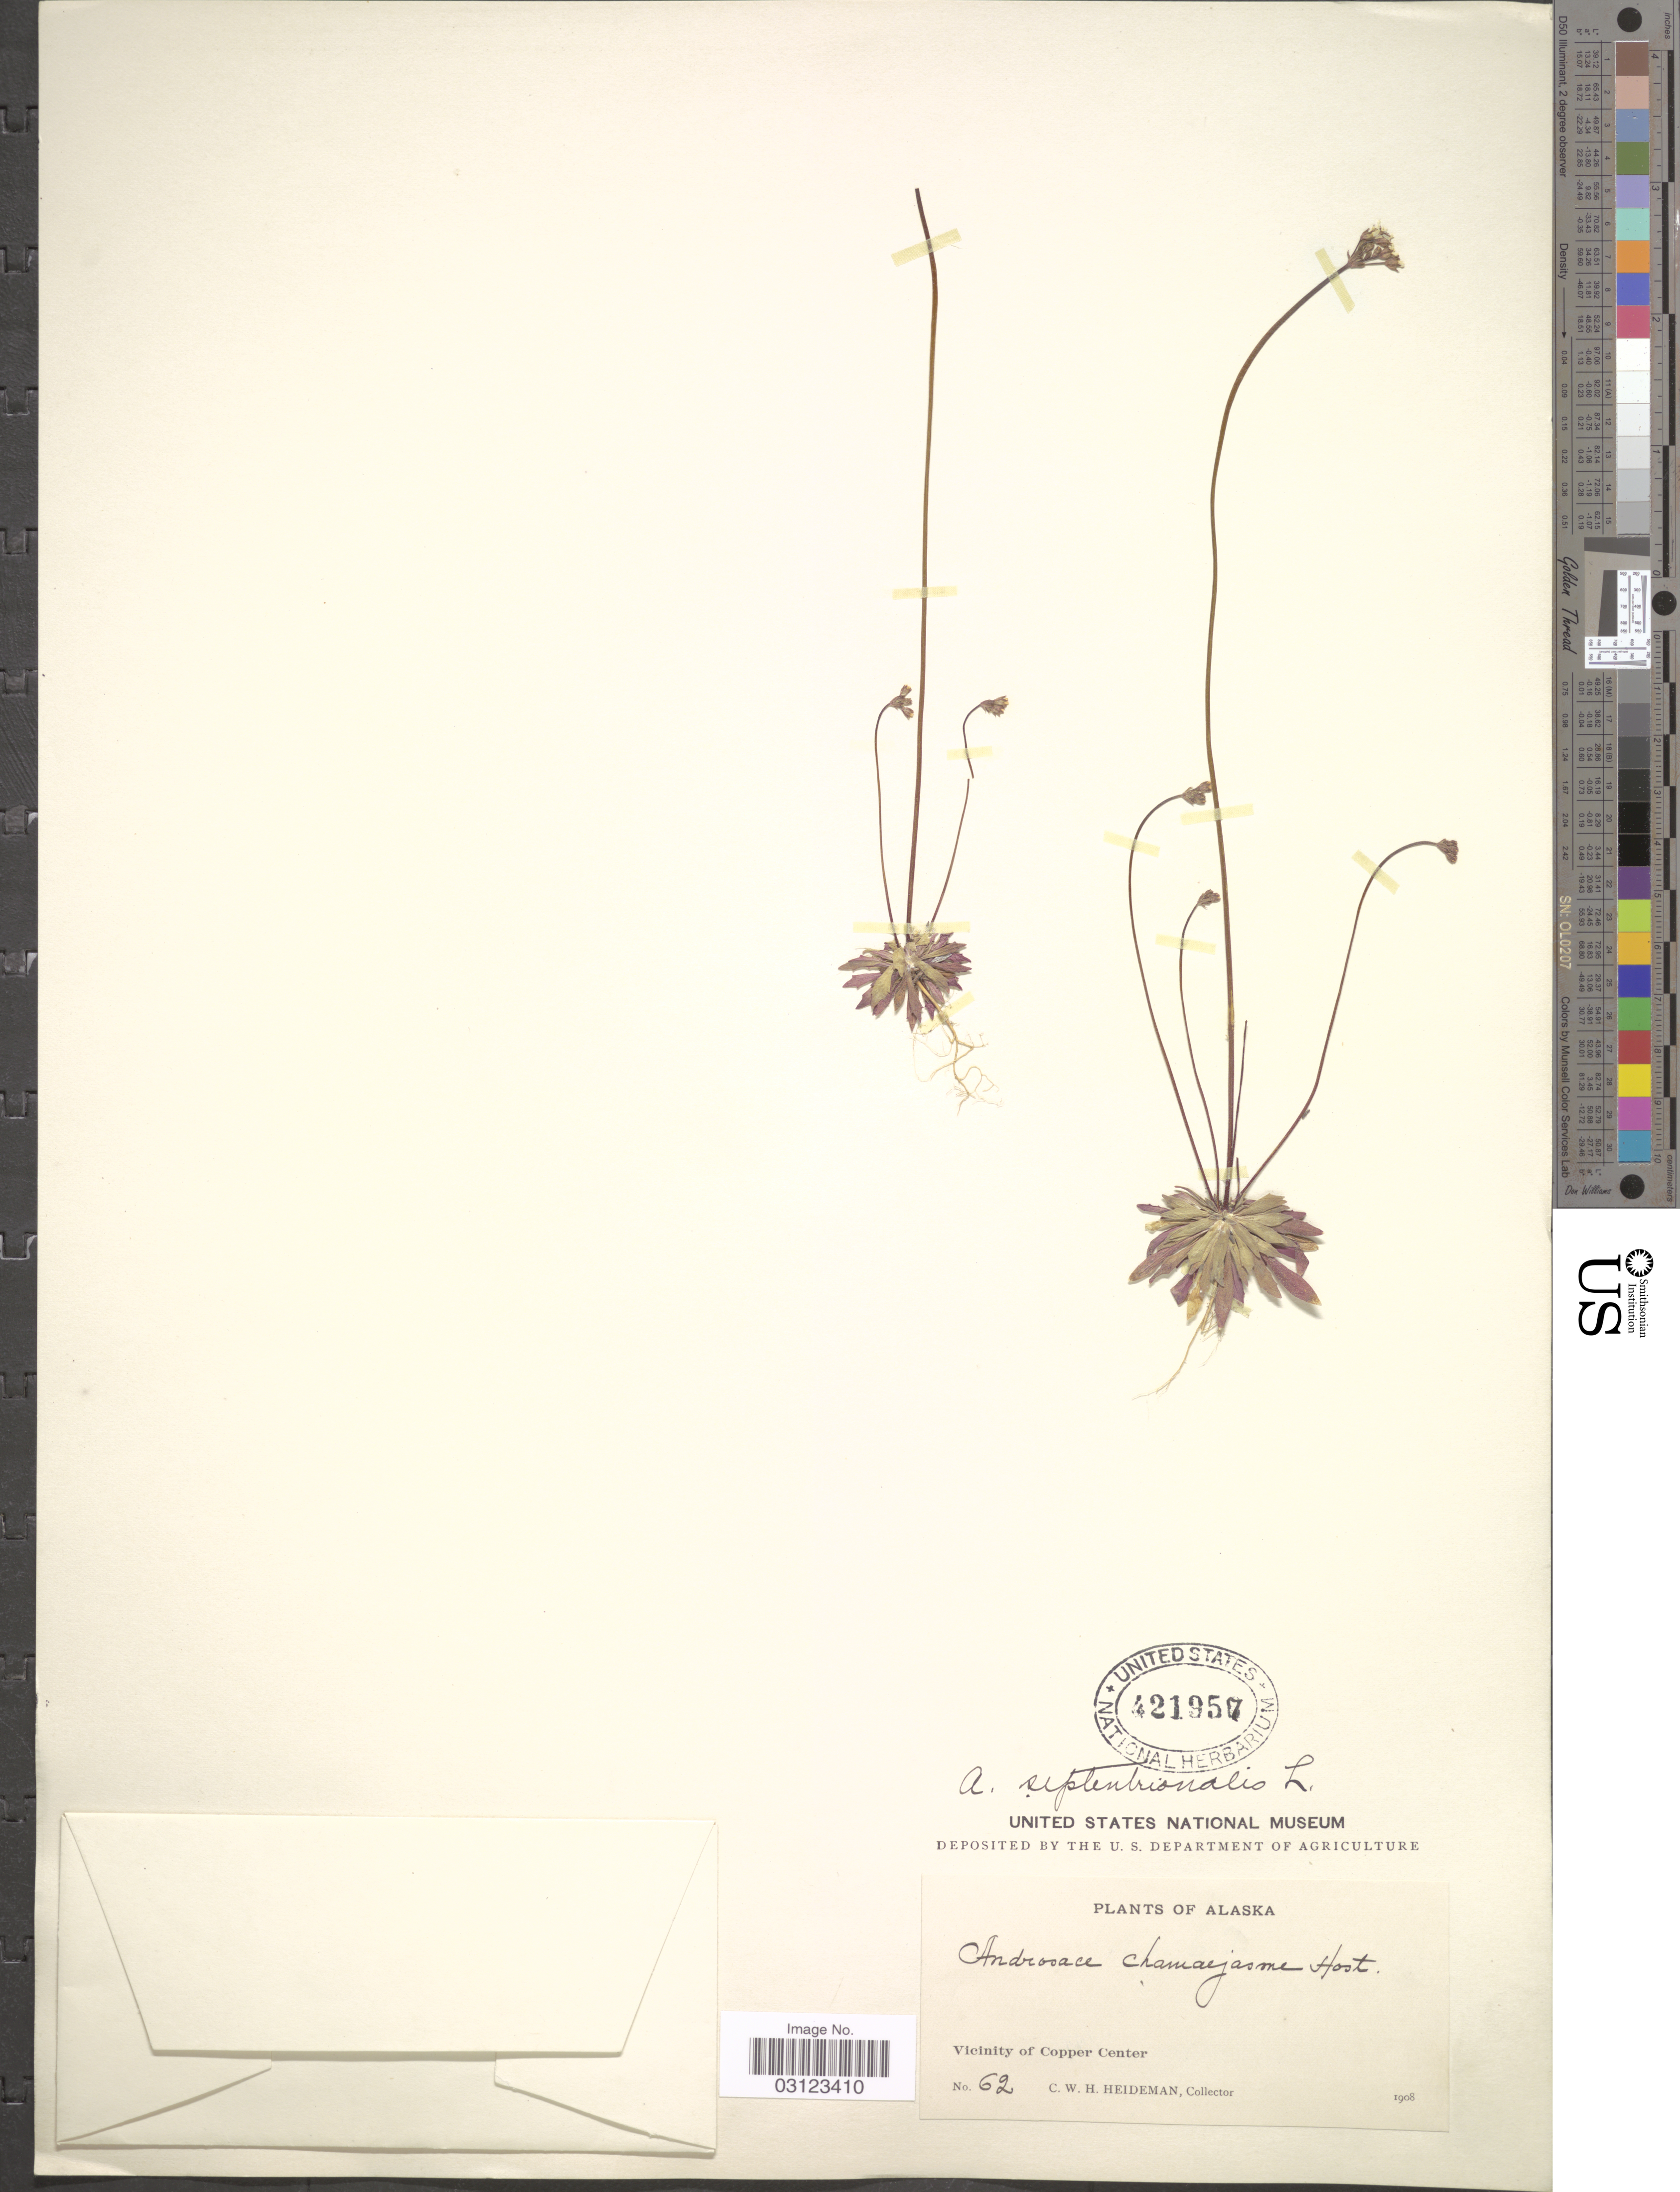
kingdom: Plantae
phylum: Tracheophyta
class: Magnoliopsida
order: Ericales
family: Primulaceae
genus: Androsace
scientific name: Androsace septentrionalis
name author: L.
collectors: C. Heideman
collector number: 62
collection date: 1908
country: United States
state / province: Alaska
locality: Vicinity of Copper Center.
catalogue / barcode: US 421957